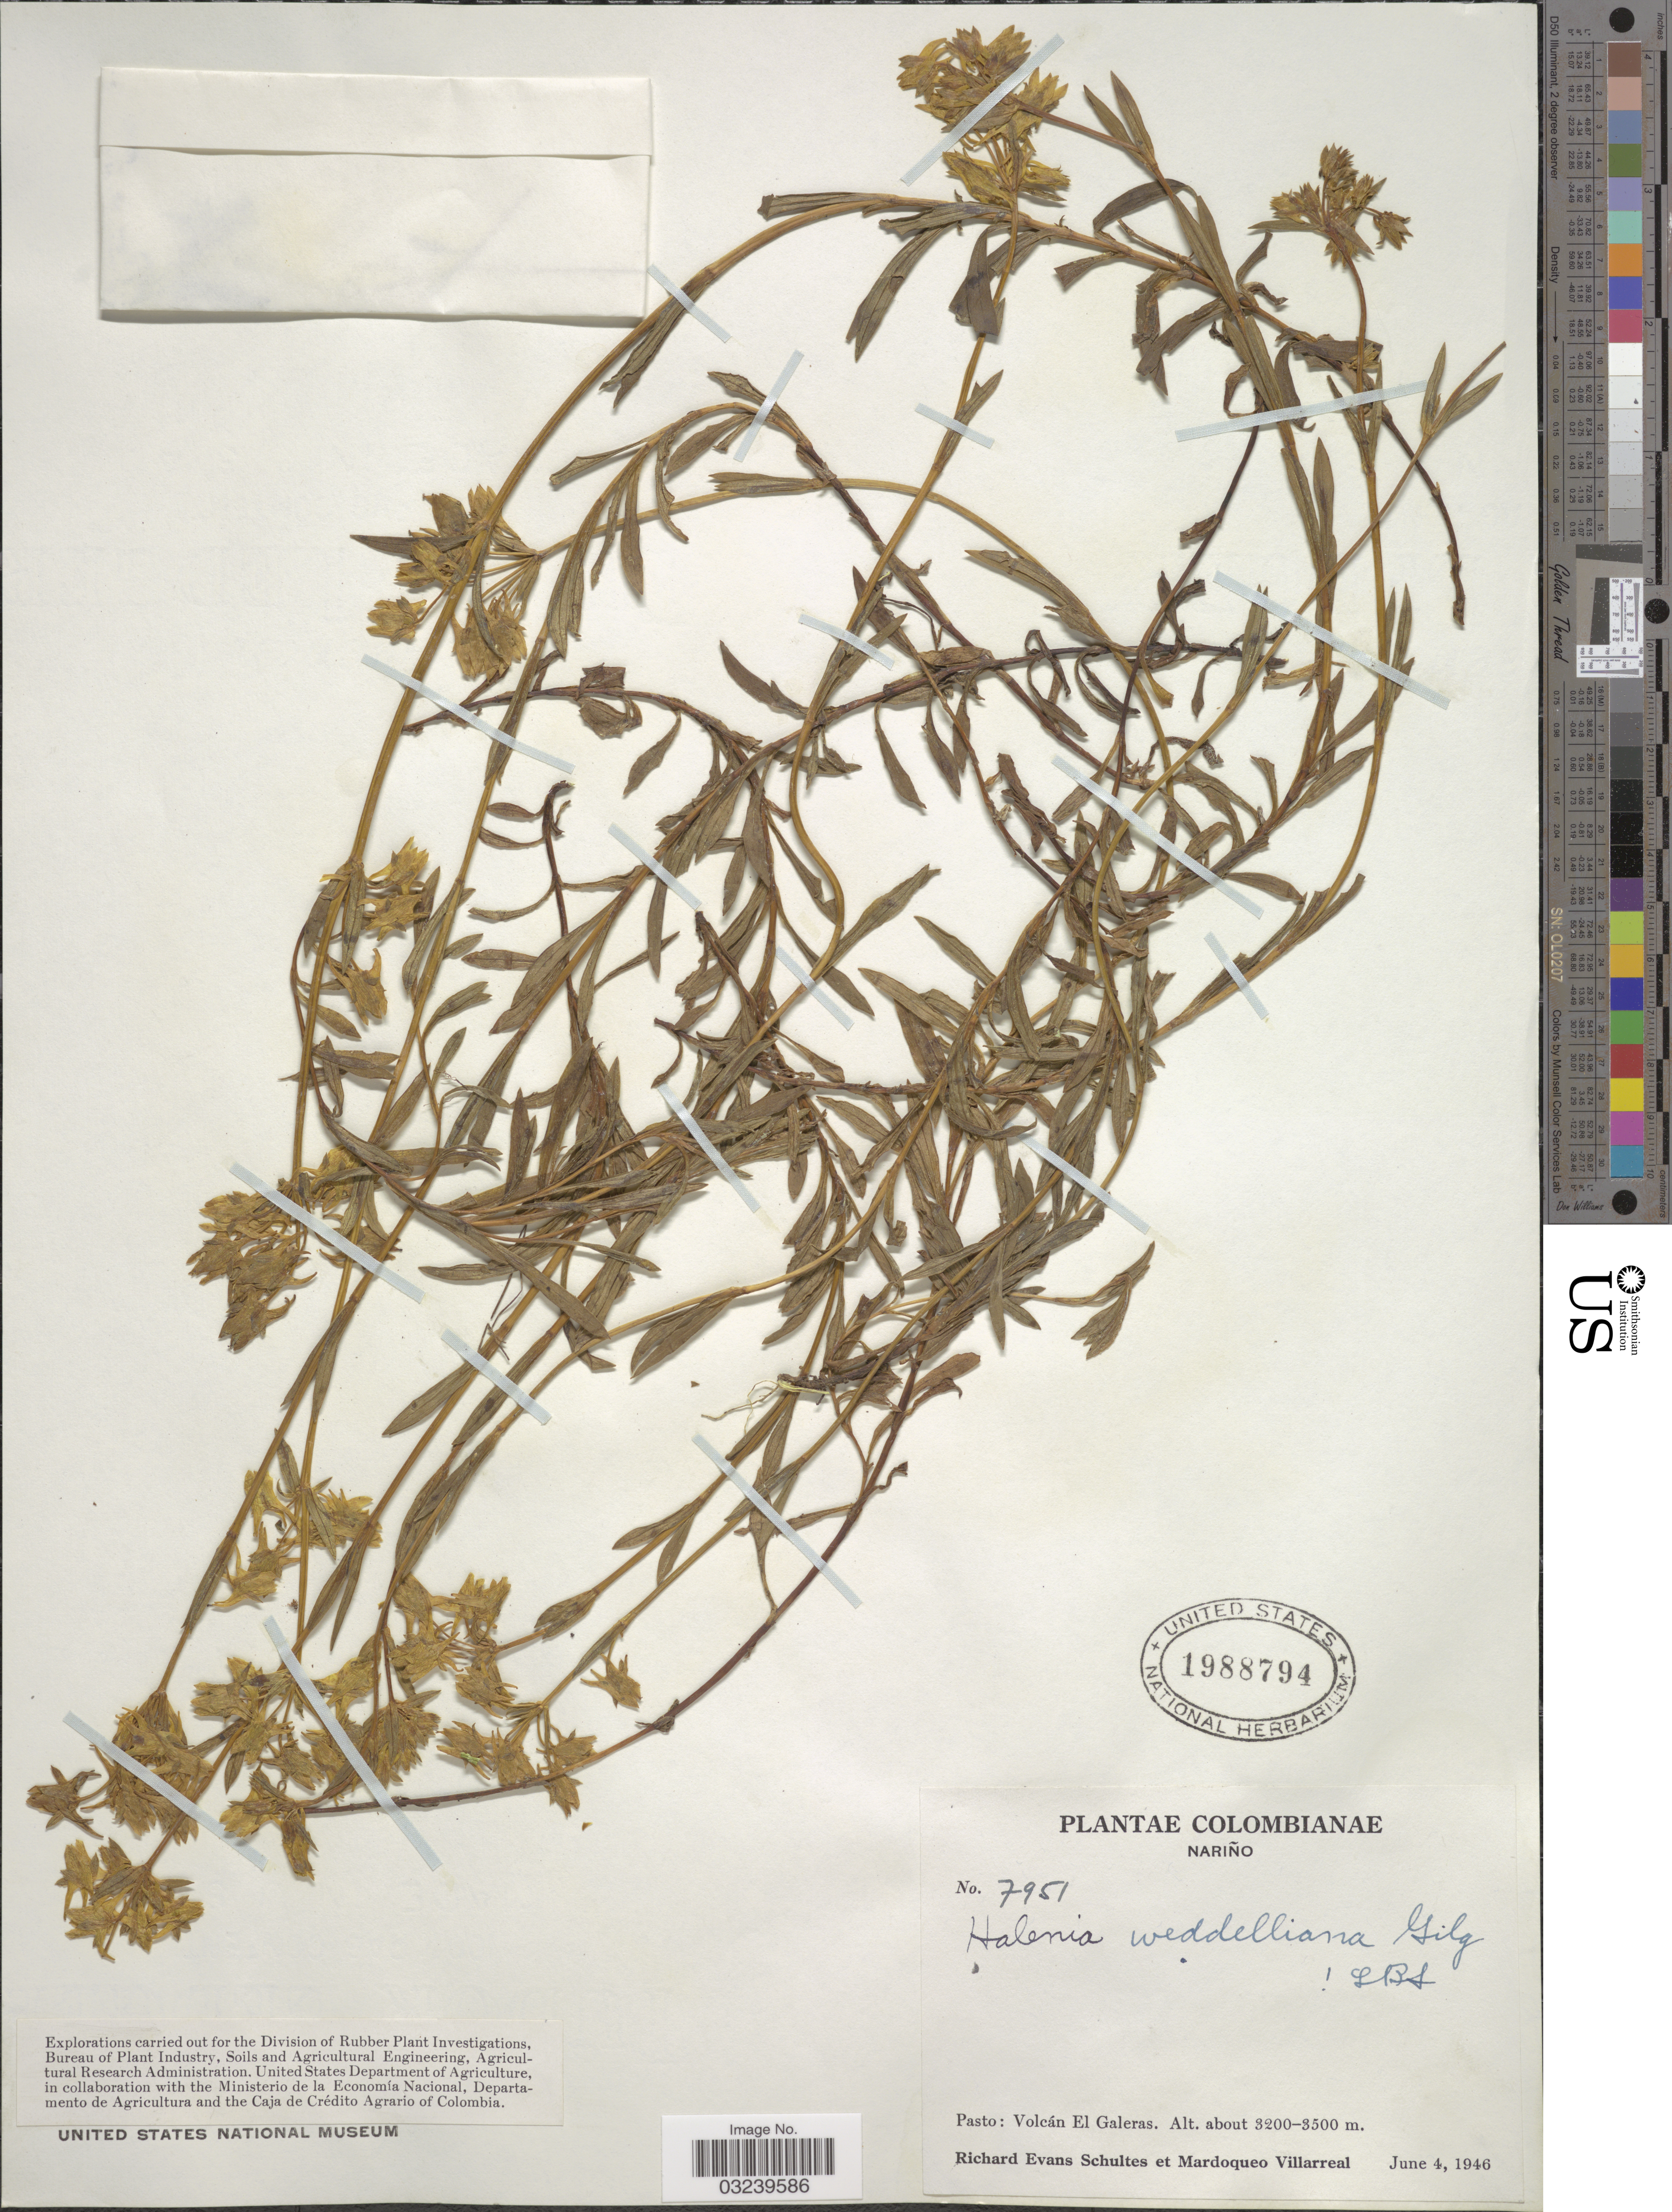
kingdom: Plantae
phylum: Tracheophyta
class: Magnoliopsida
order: Gentianales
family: Gentianaceae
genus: Halenia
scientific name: Halenia weddelliana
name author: Gilg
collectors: R. E. Schultes & M. Villarreal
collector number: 7951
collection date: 1946-06-04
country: Colombia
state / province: Nariño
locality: Pasto: Volcán El Galeras.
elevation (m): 3200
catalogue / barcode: US 1988794